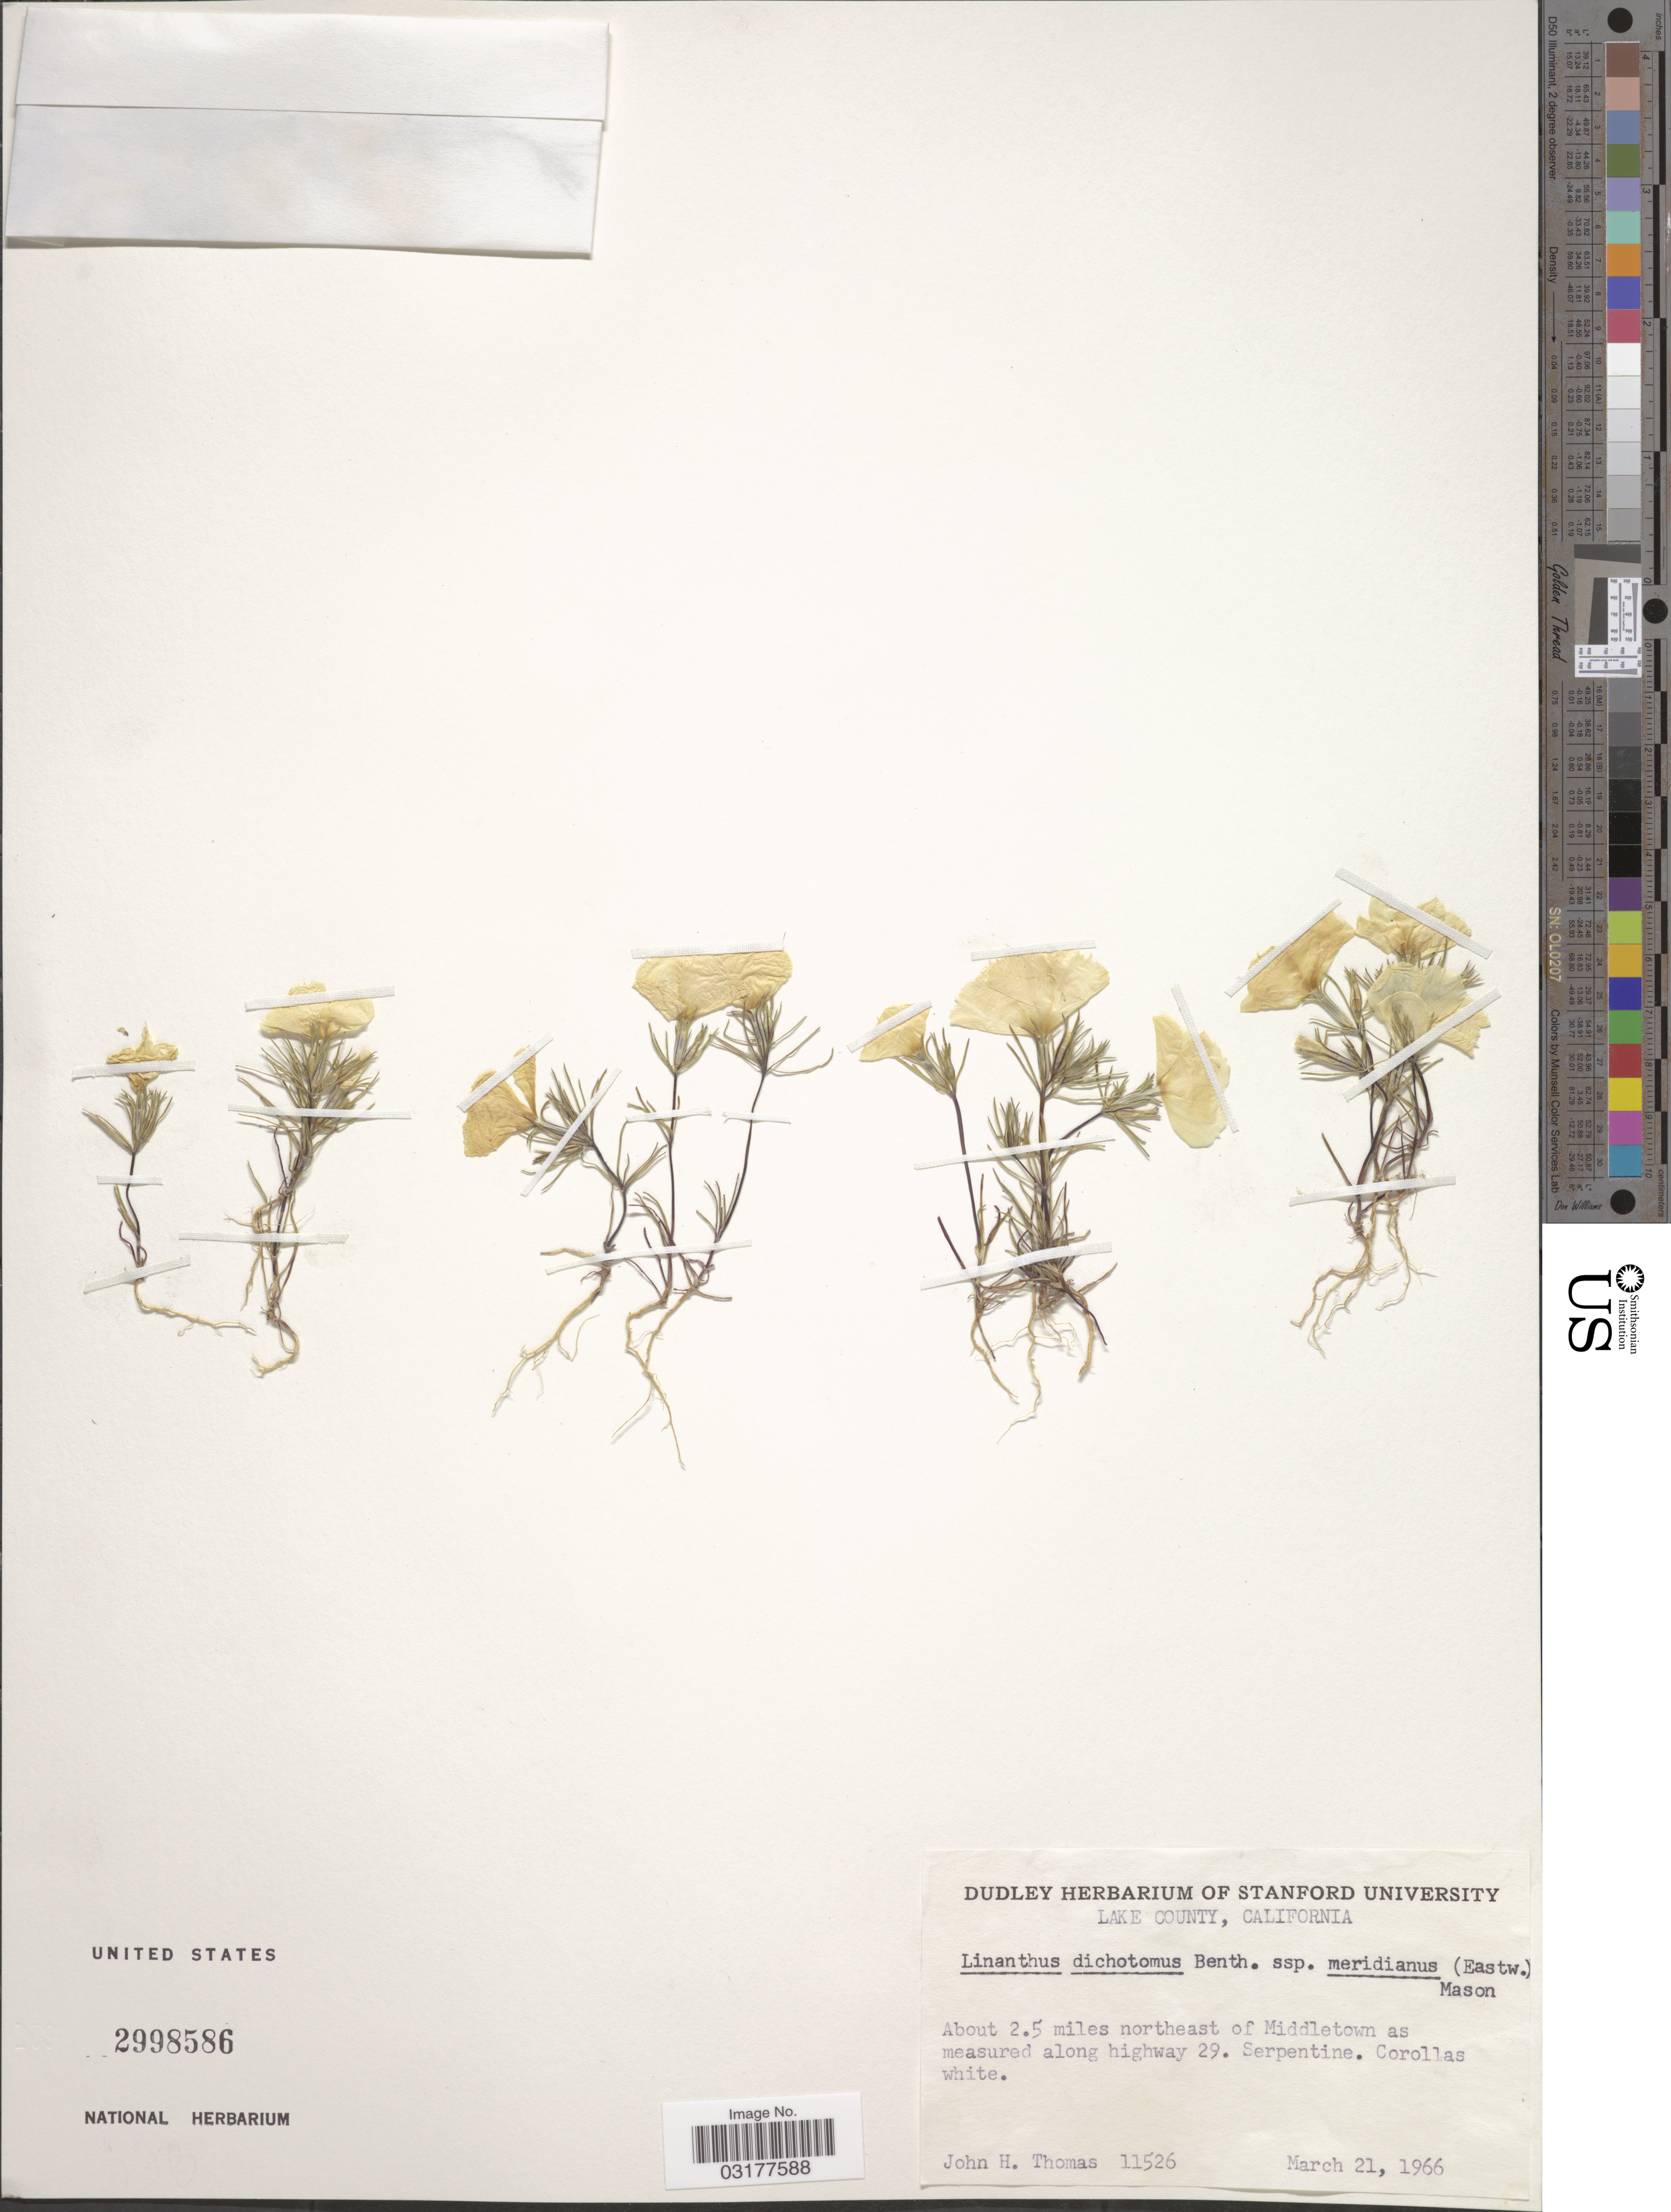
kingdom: Plantae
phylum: Tracheophyta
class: Magnoliopsida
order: Ericales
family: Polemoniaceae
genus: Linanthus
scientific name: Linanthus dichotomus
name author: Benth.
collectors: J. H. Thomas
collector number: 11526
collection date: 1966-03-21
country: United States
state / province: California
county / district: Lake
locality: Lake County. About 2.5 miles northeast of Middletown as measured along highway 29.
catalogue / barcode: US 2998586